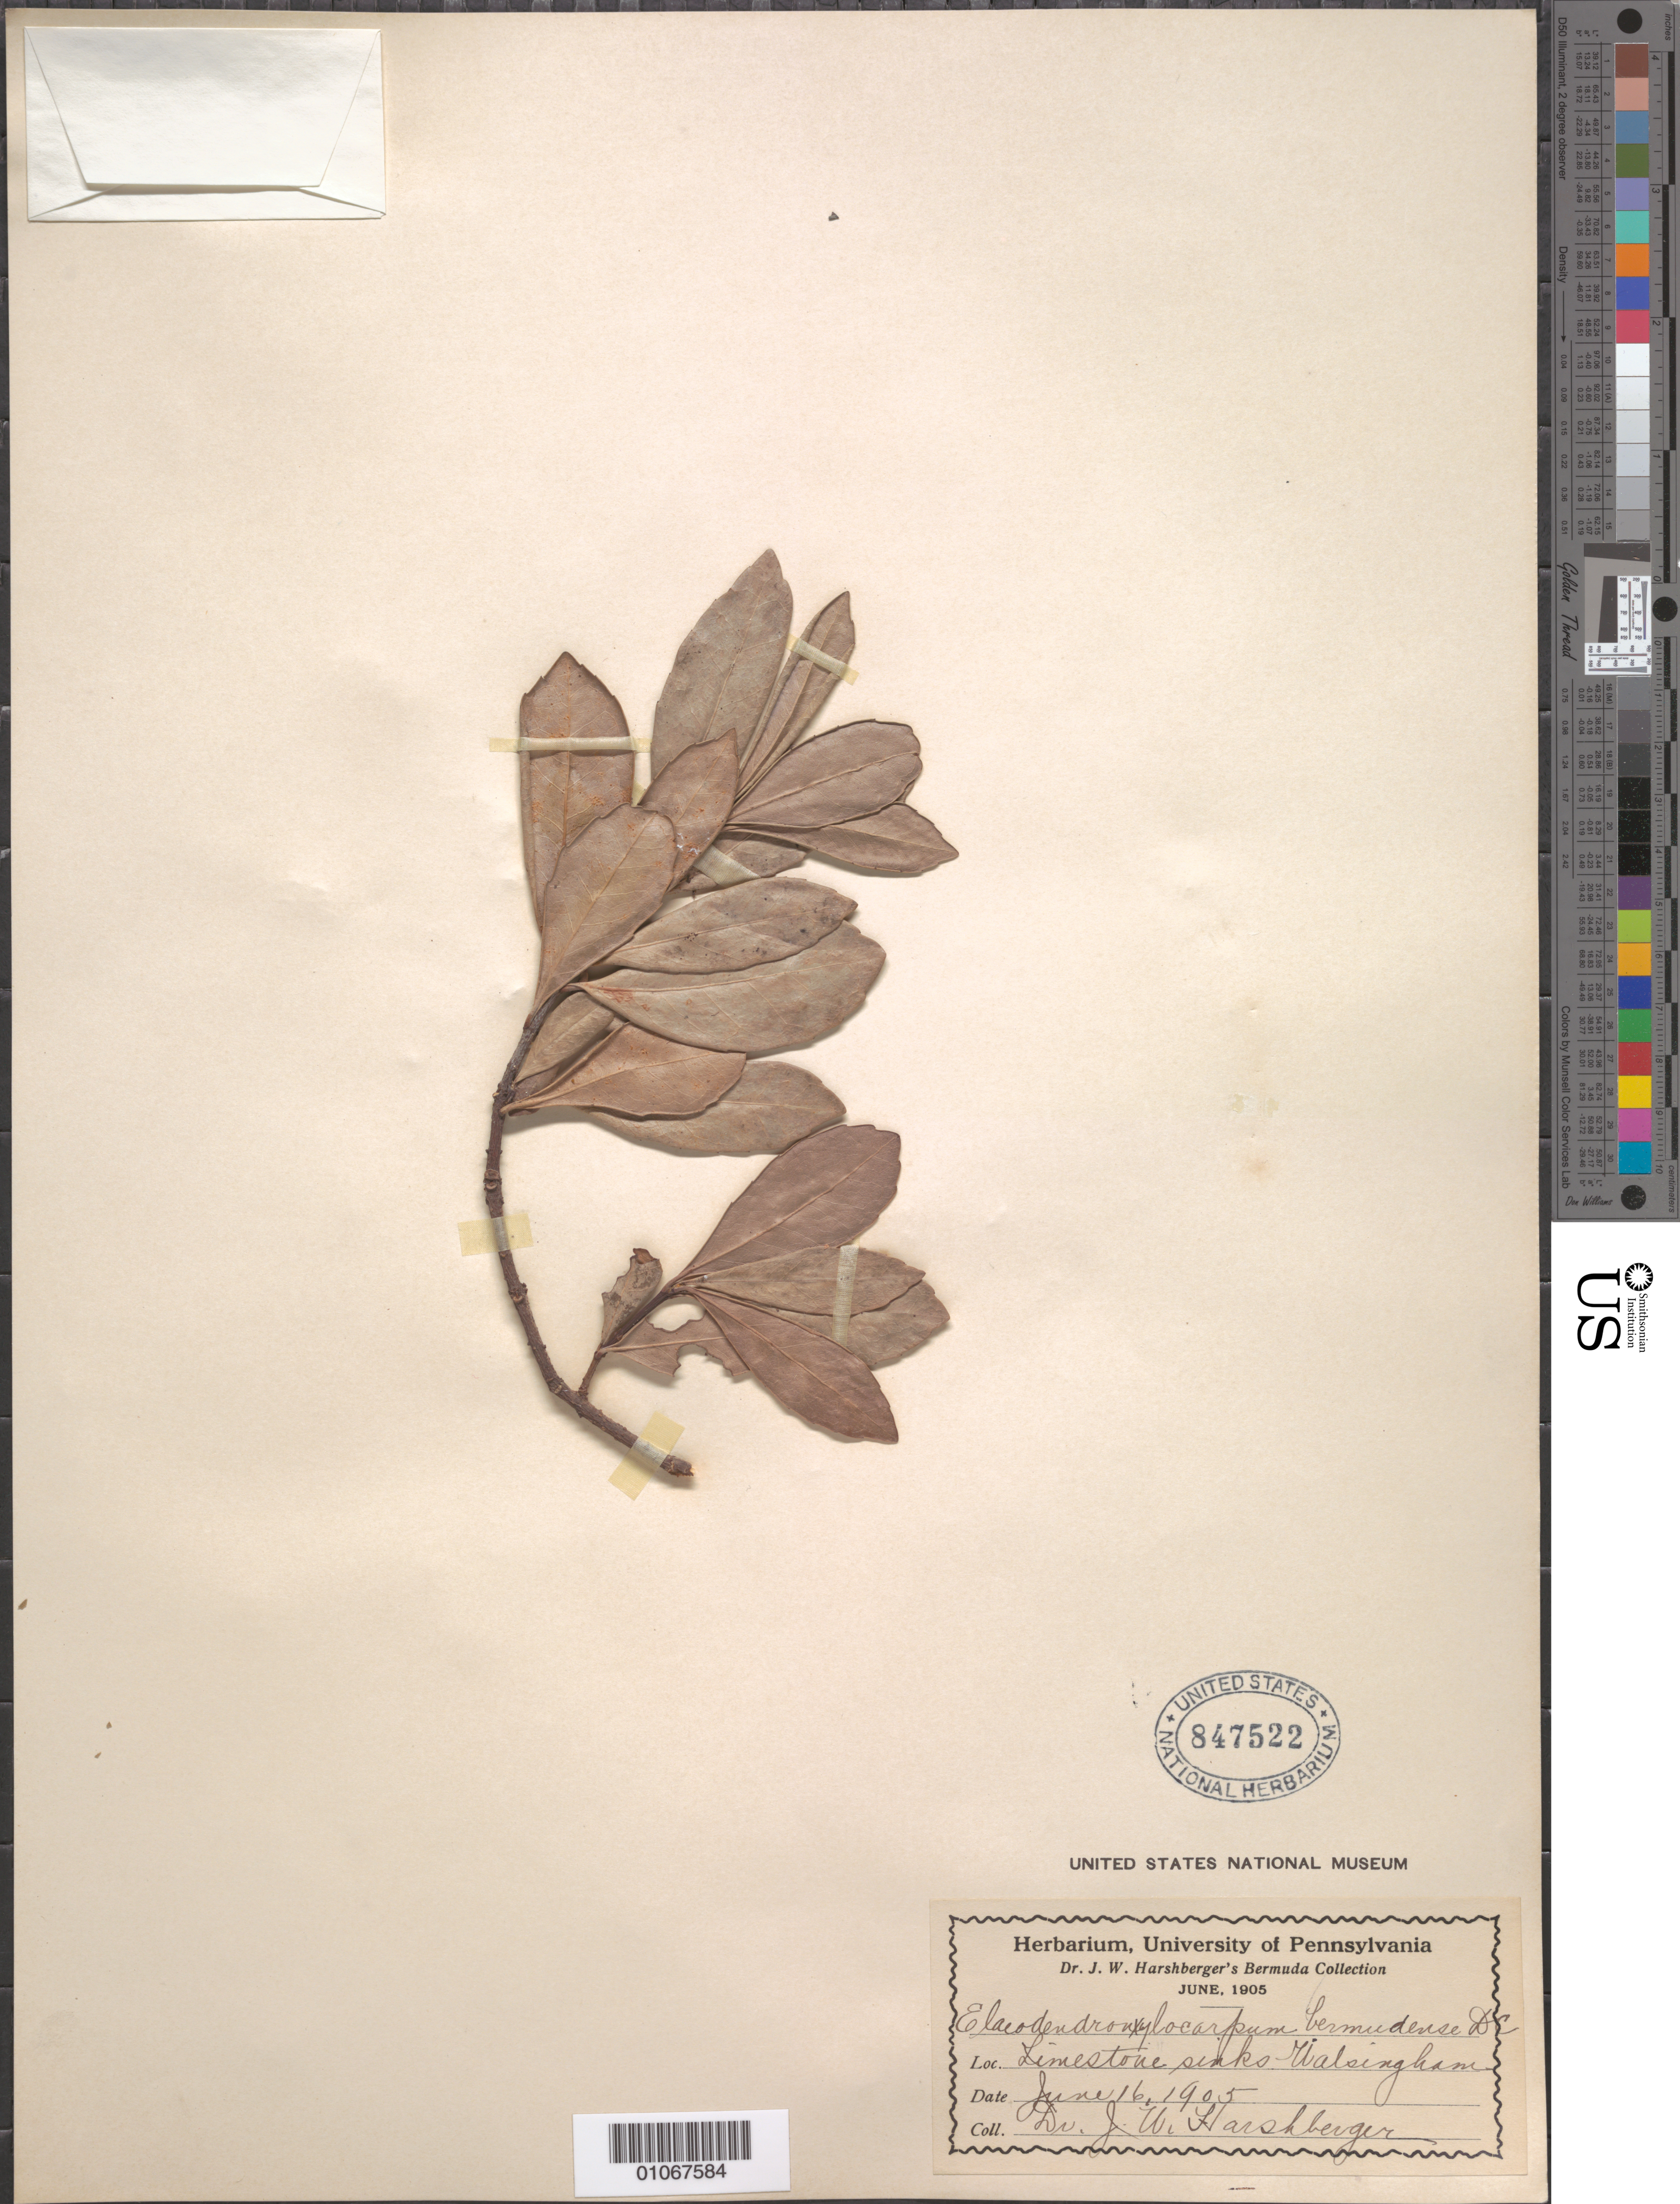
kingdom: Plantae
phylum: Tracheophyta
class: Magnoliopsida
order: Celastrales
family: Celastraceae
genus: Elaeodendron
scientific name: Elaeodendron xylocarpum var. bermudense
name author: Urb.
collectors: J. W. Harshberger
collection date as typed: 16 Jun 1905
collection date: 1905-06-16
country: Bermuda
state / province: Hamilton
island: Bermuda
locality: Limestone sinks, Walsingham.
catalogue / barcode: US 847522